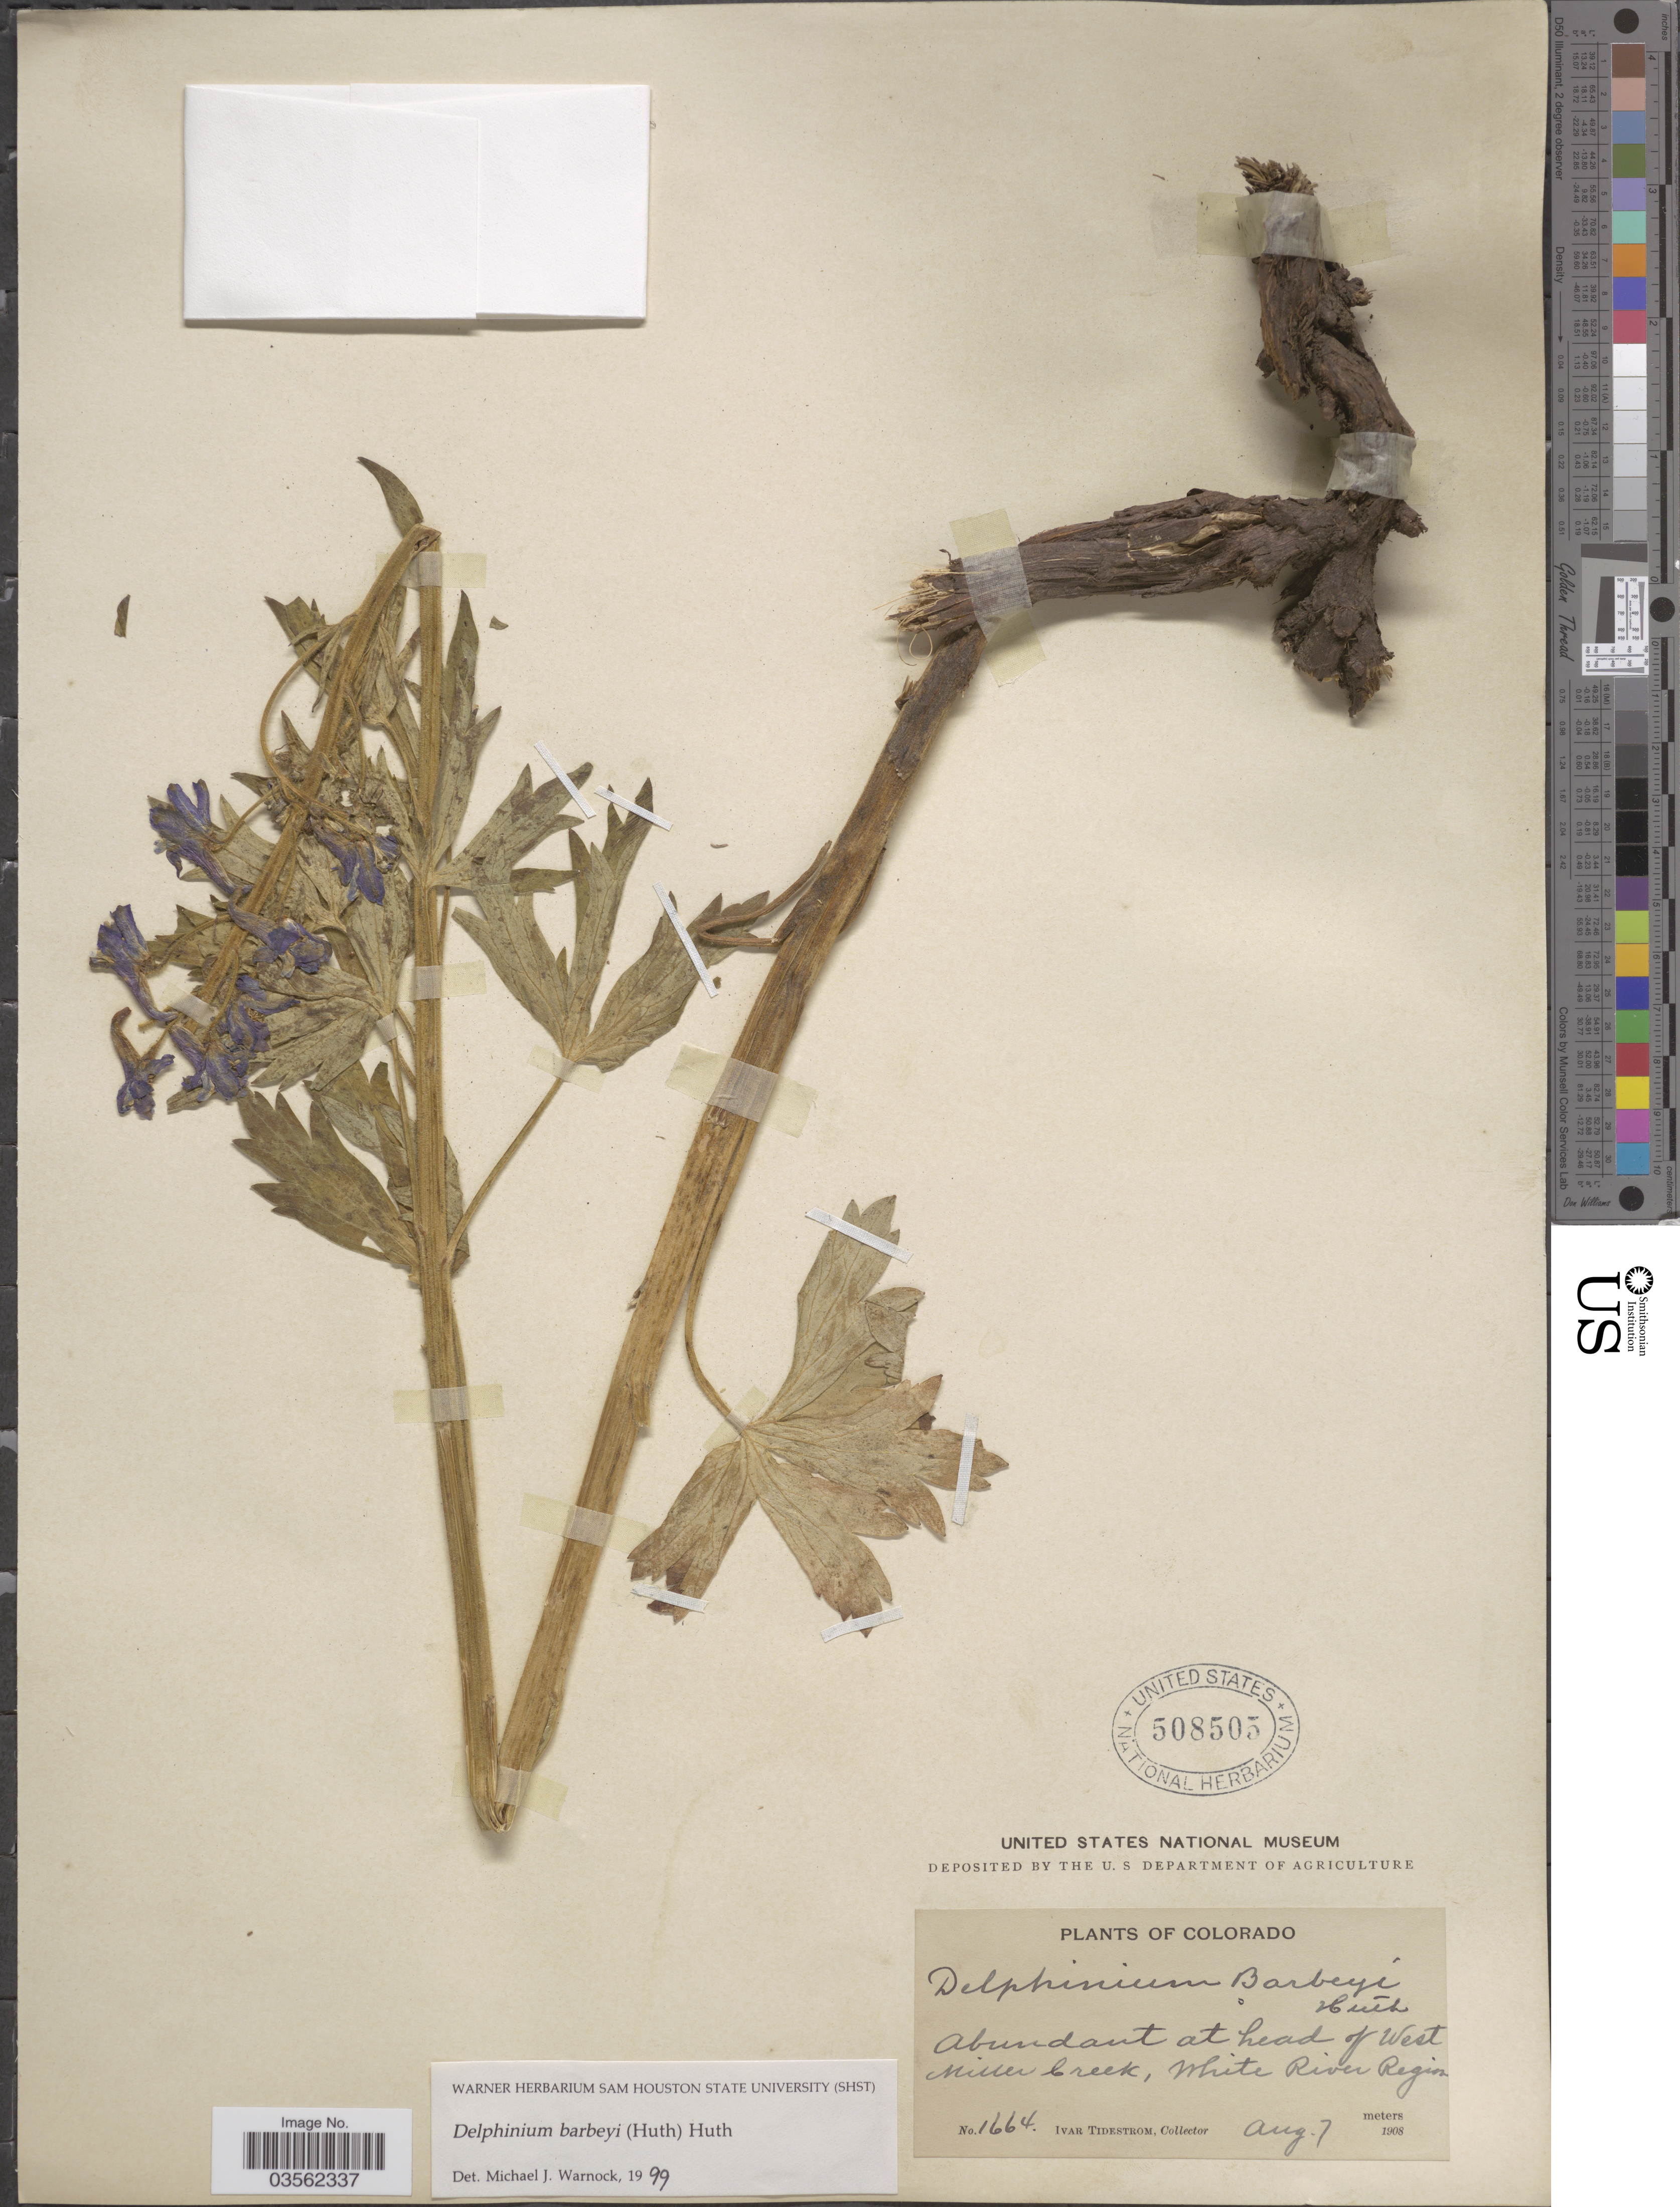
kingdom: Plantae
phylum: Tracheophyta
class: Magnoliopsida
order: Ranunculales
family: Ranunculaceae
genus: Delphinium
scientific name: Delphinium barbeyi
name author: (Huth) Huth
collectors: I. F. Tidestrom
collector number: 1664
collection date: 1908-08-07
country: United States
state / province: Colorado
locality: Head of West Miller Creek, White River Region.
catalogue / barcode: US 508505